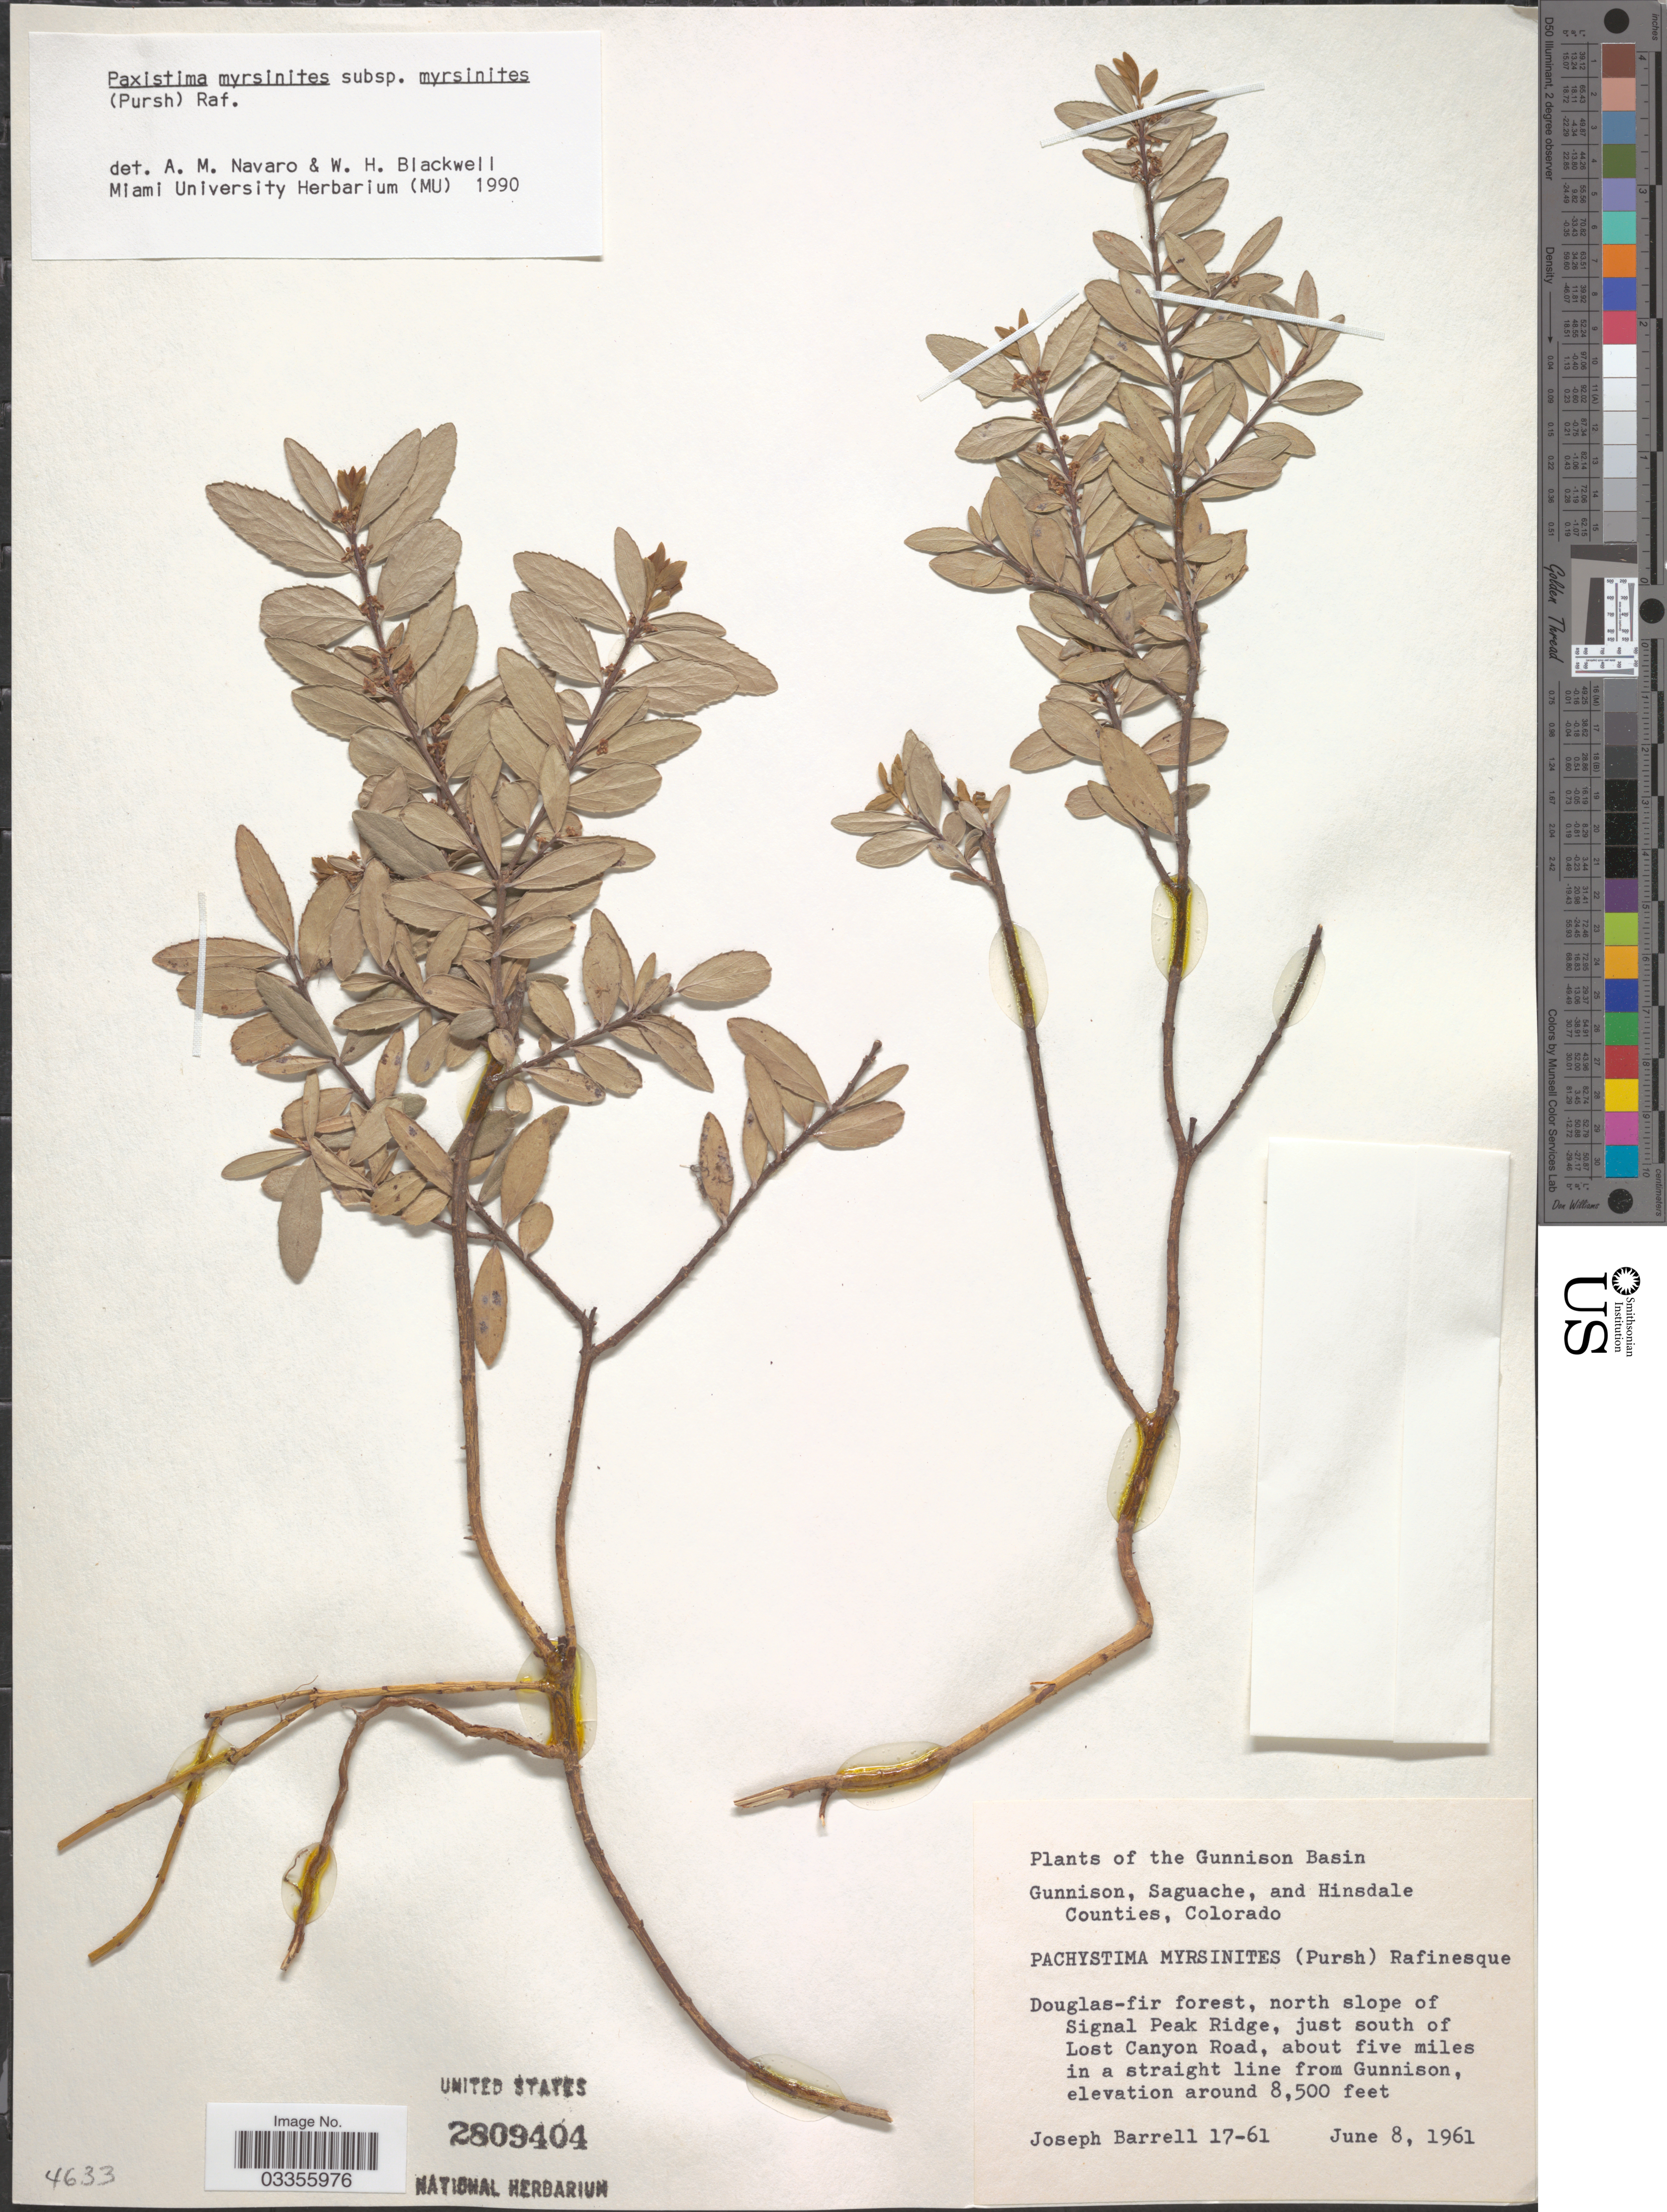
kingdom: Plantae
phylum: Tracheophyta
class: Magnoliopsida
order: Celastrales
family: Celastraceae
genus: Paxistima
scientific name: Paxistima myrsinites subsp. myrsinites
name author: (Pursh) Raf.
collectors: J. Barrell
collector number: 17-61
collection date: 1961-06-08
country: United States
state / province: Colorado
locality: Gunnison Basin. Gunnison, Saguache, and Hinsdale Counties. Douglas-fir forest, north slope of Signal Peak Ridge, just south of Lost Canyon road, about five miles in a straight line from Gunnison.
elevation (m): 2591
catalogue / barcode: US 2809404